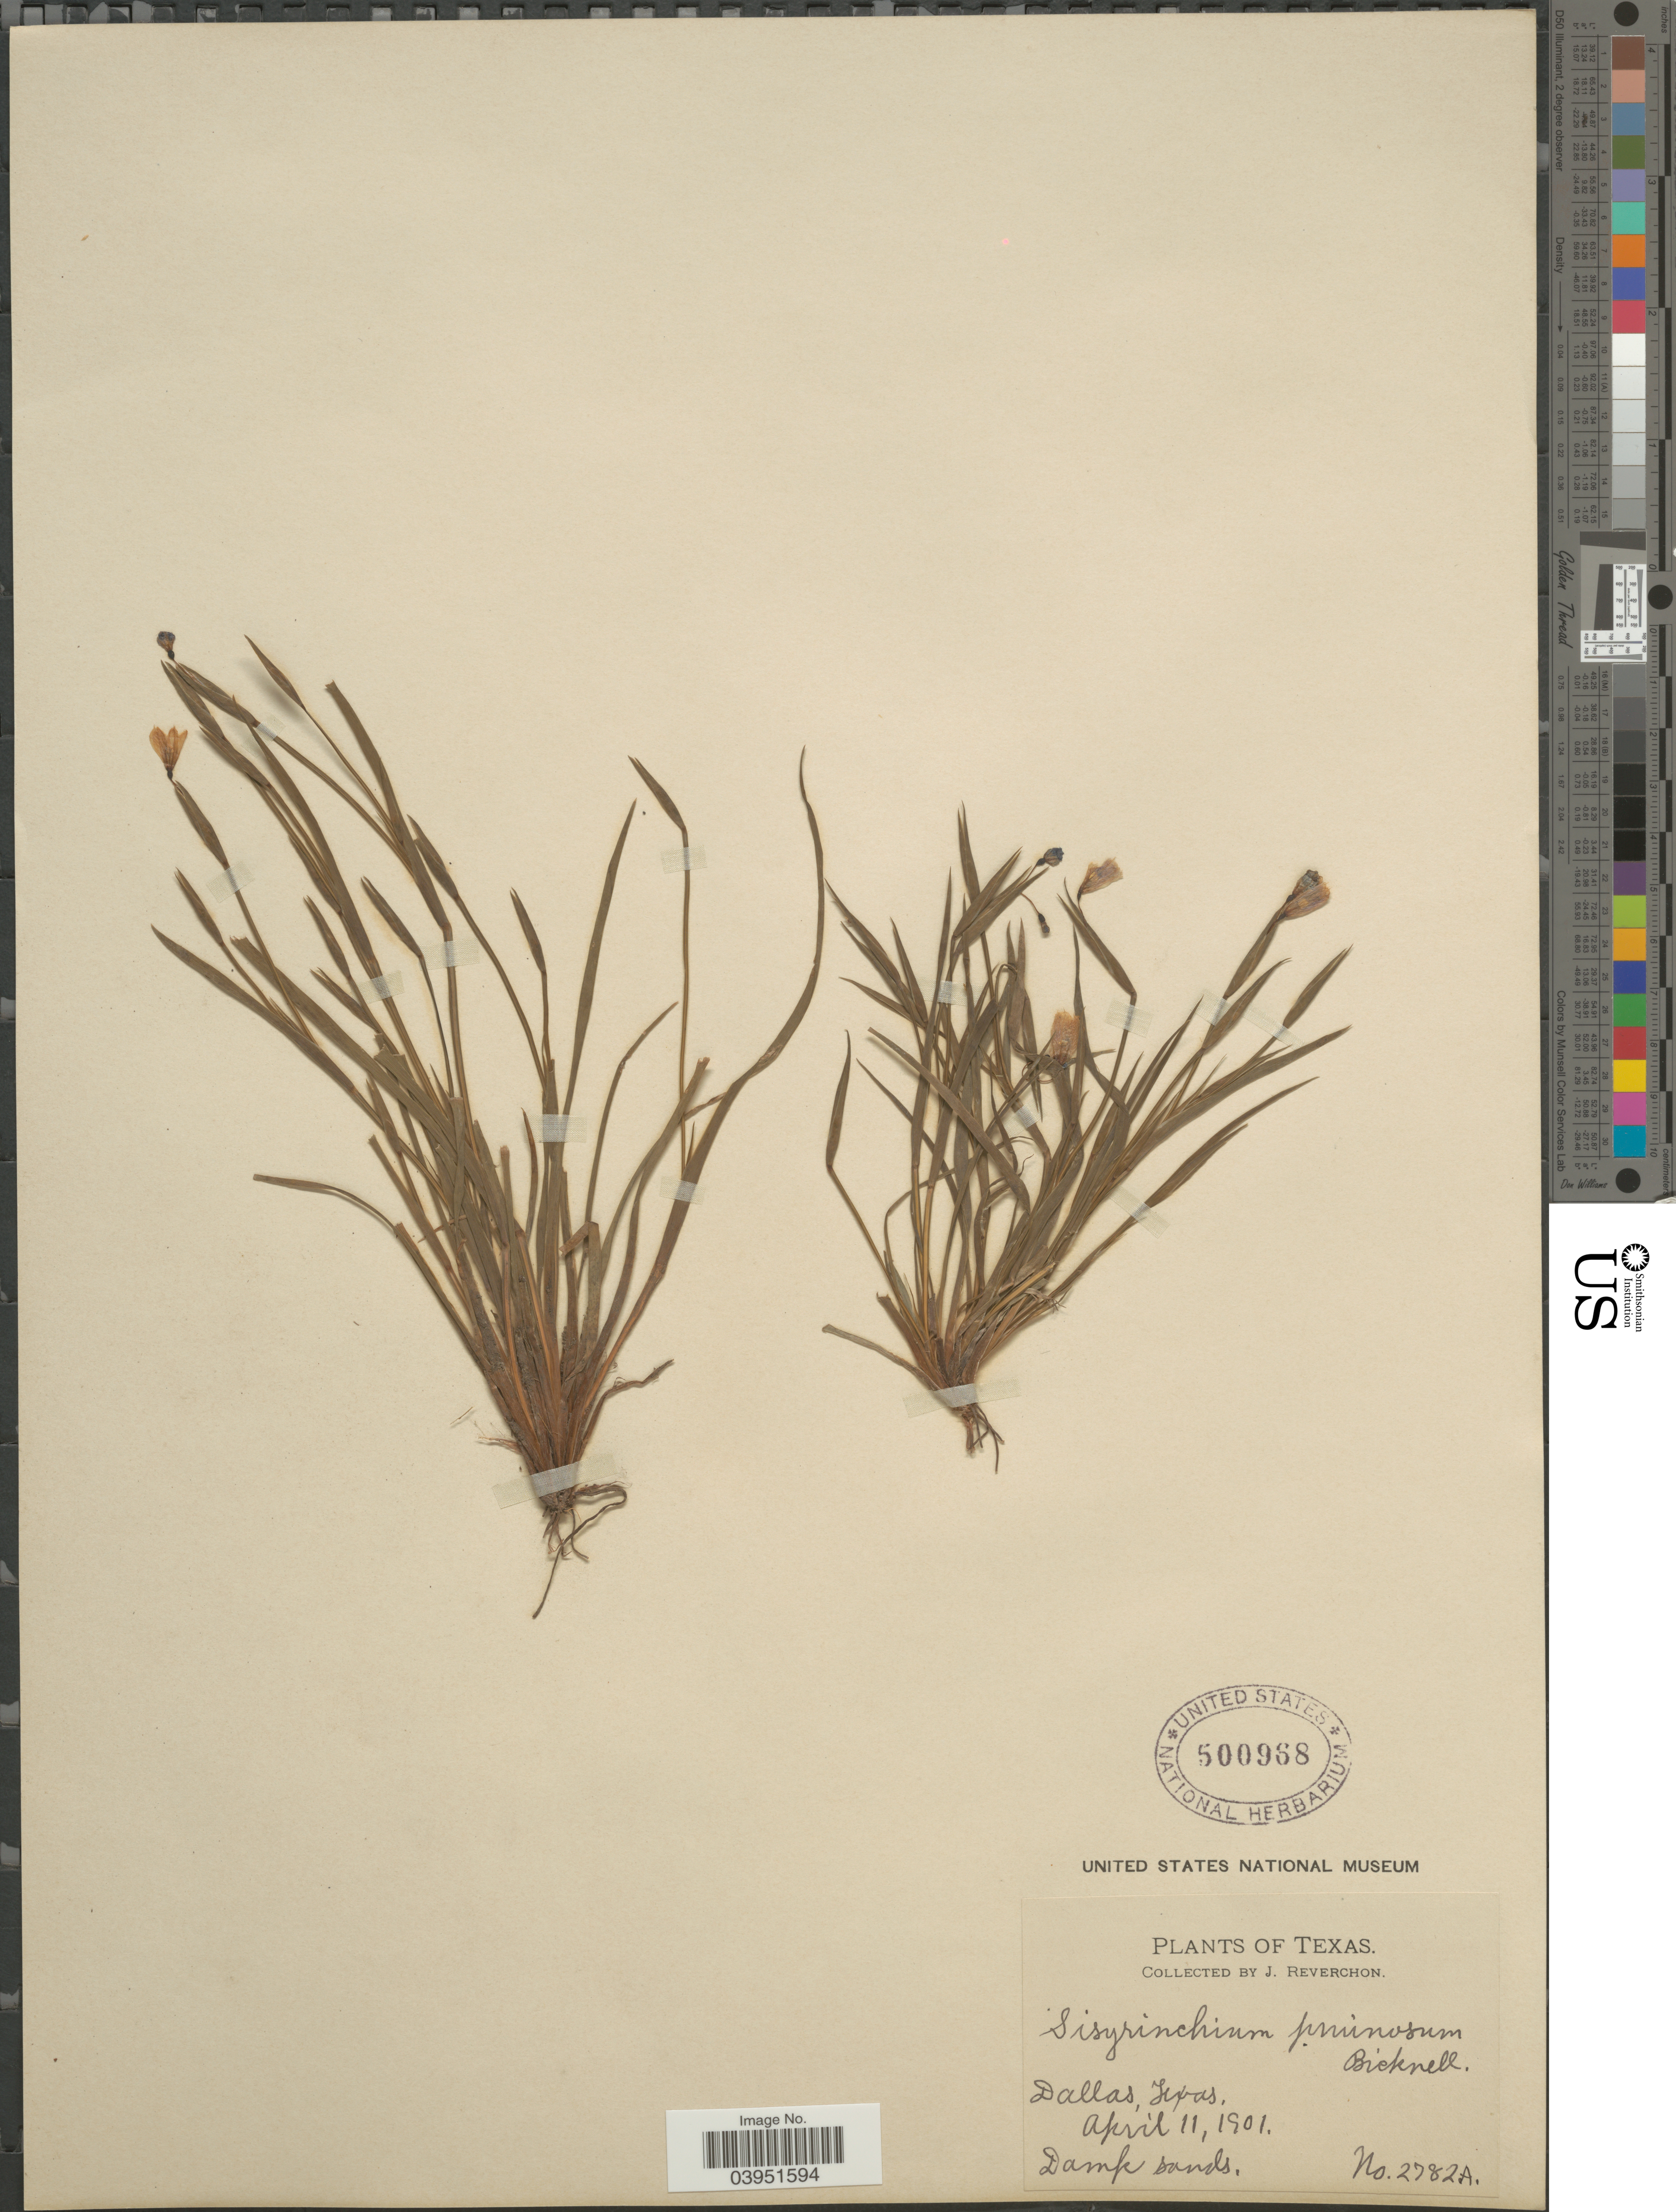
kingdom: Plantae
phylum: Tracheophyta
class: Liliopsida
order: Asparagales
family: Iridaceae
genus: Sisyrinchium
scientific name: Sisyrinchium pruinosum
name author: E.P. Bicknell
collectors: J. Reverchon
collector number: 2782A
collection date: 1901-04-11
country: United States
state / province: Texas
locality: Dallas.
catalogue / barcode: US 500968